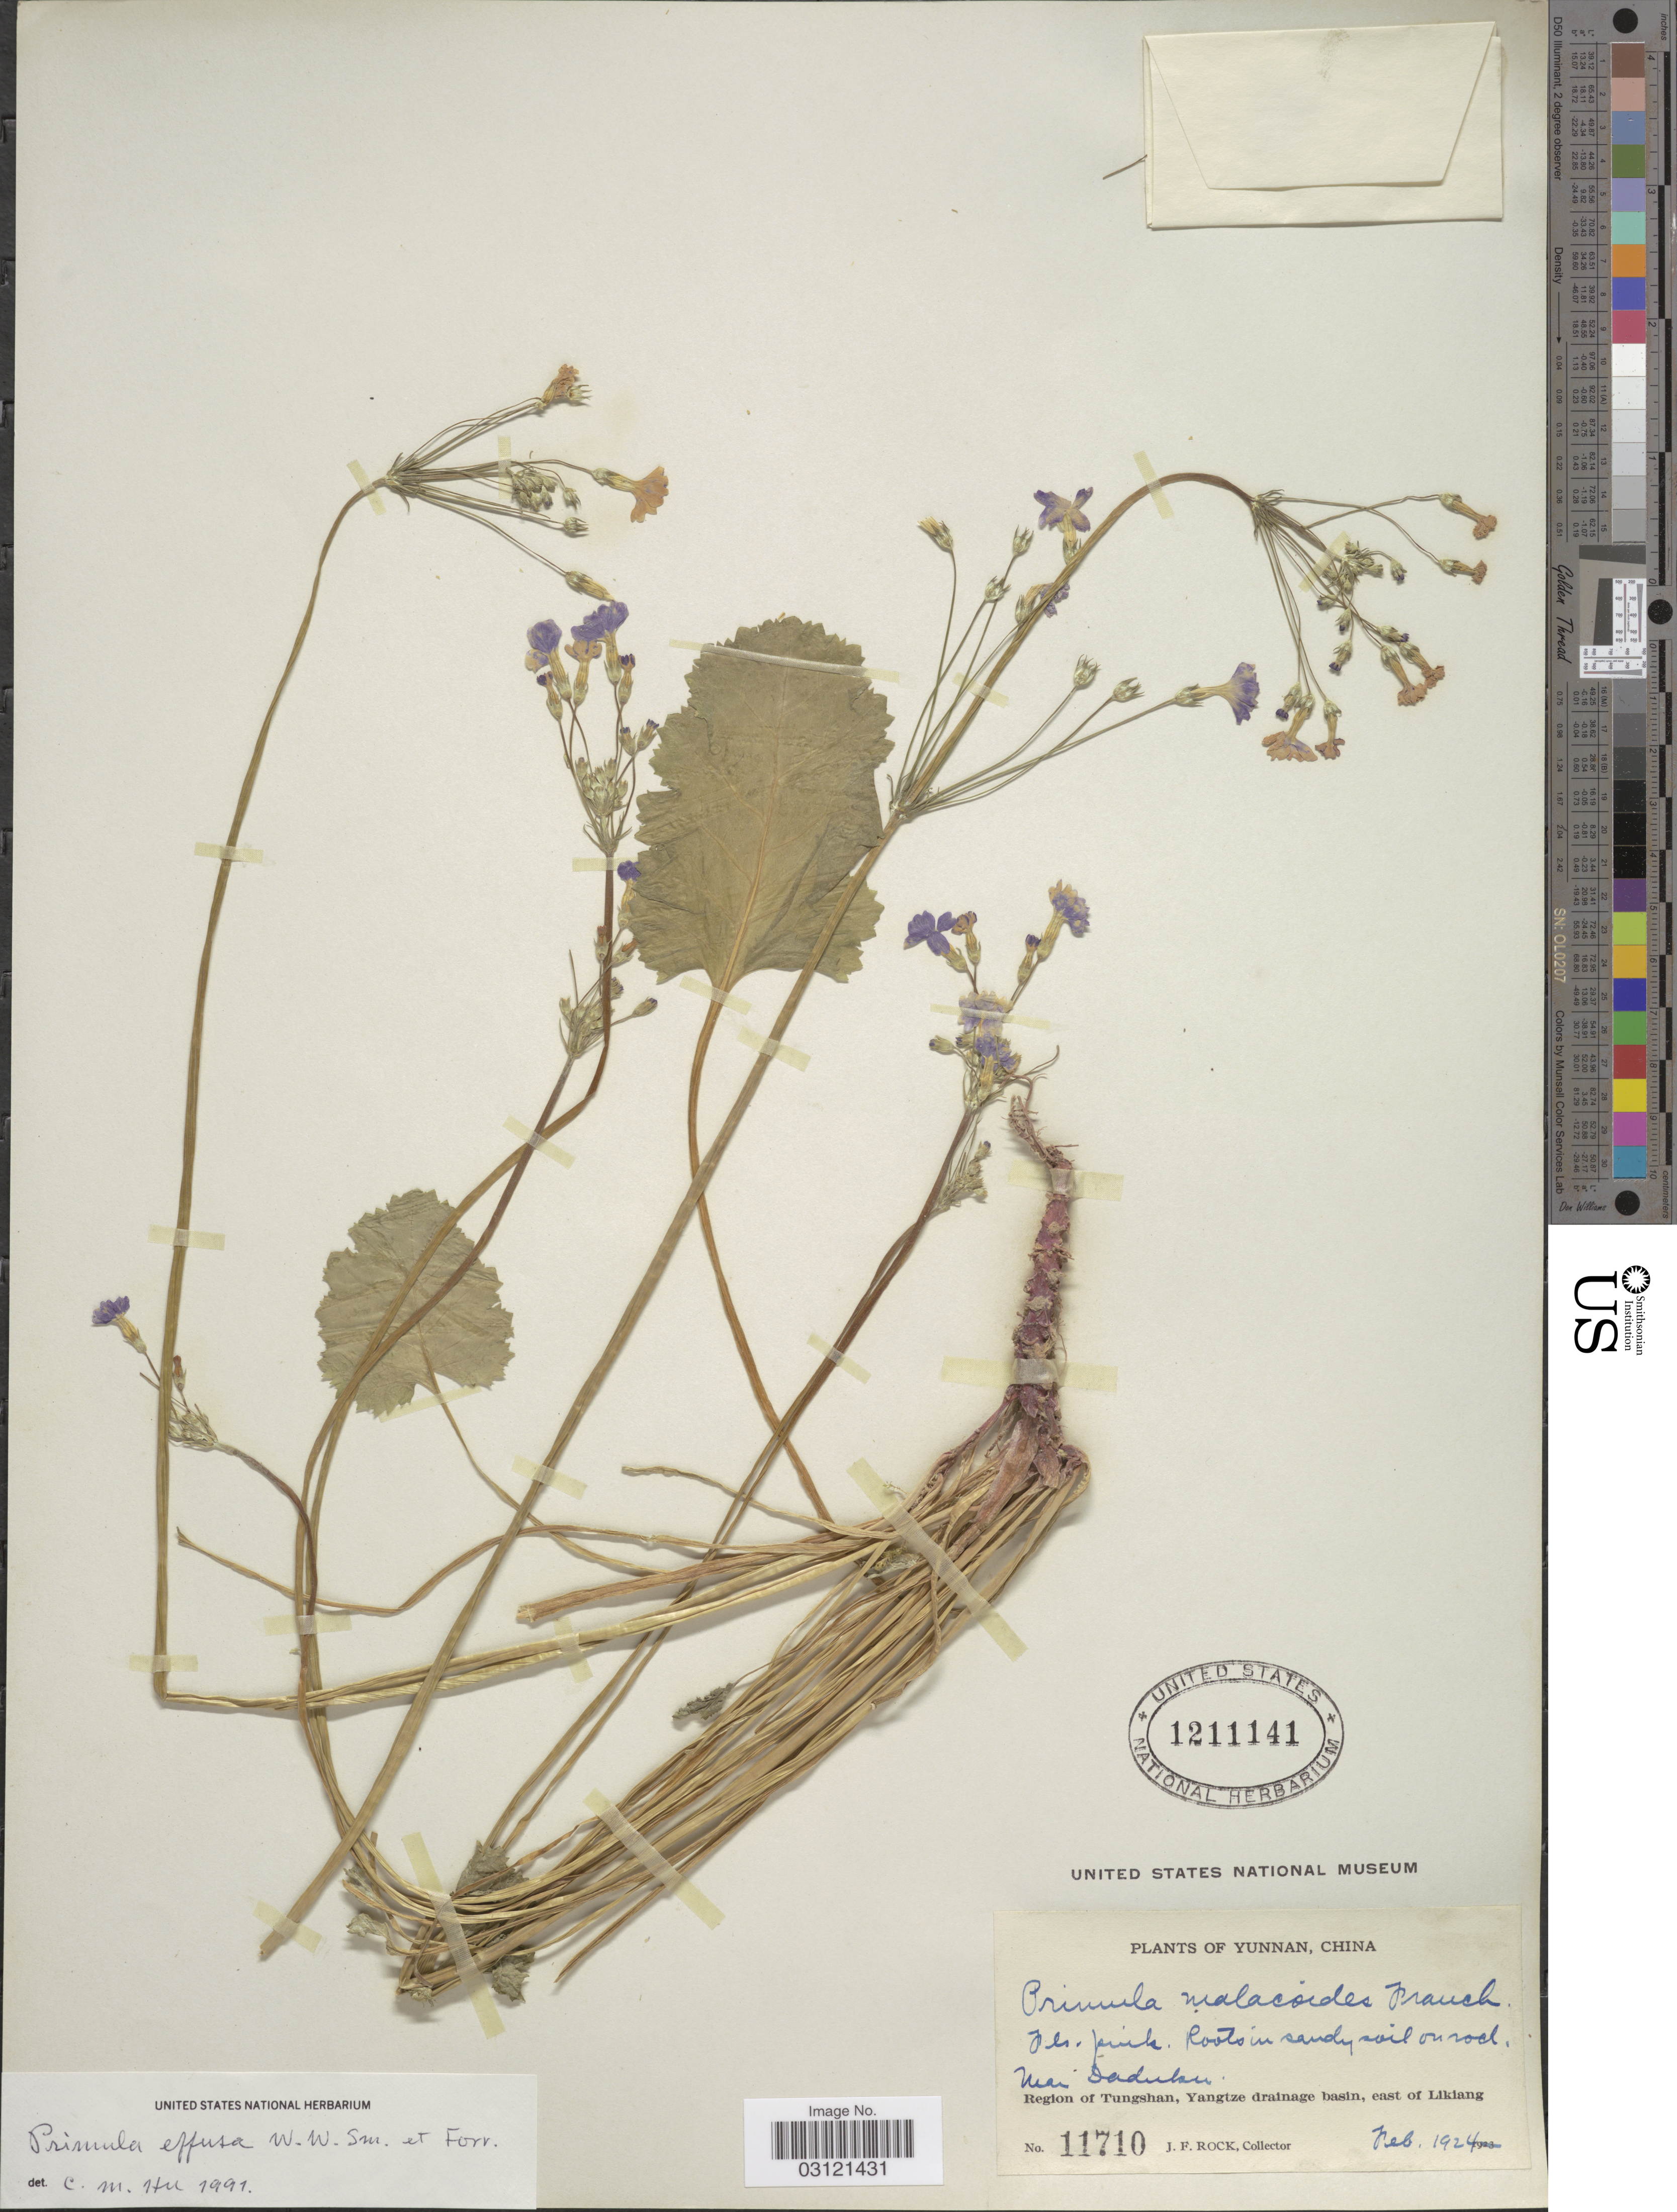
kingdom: Plantae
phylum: Tracheophyta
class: Magnoliopsida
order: Ericales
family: Primulaceae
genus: Primula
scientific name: Primula malacoides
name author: Franch.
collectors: J. Rock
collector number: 11710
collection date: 1924-02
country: China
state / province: Yunnan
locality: Near Daduku. Region of Tungshan, Yangtze drainage basin, east of Likiang.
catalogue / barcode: US 1211141